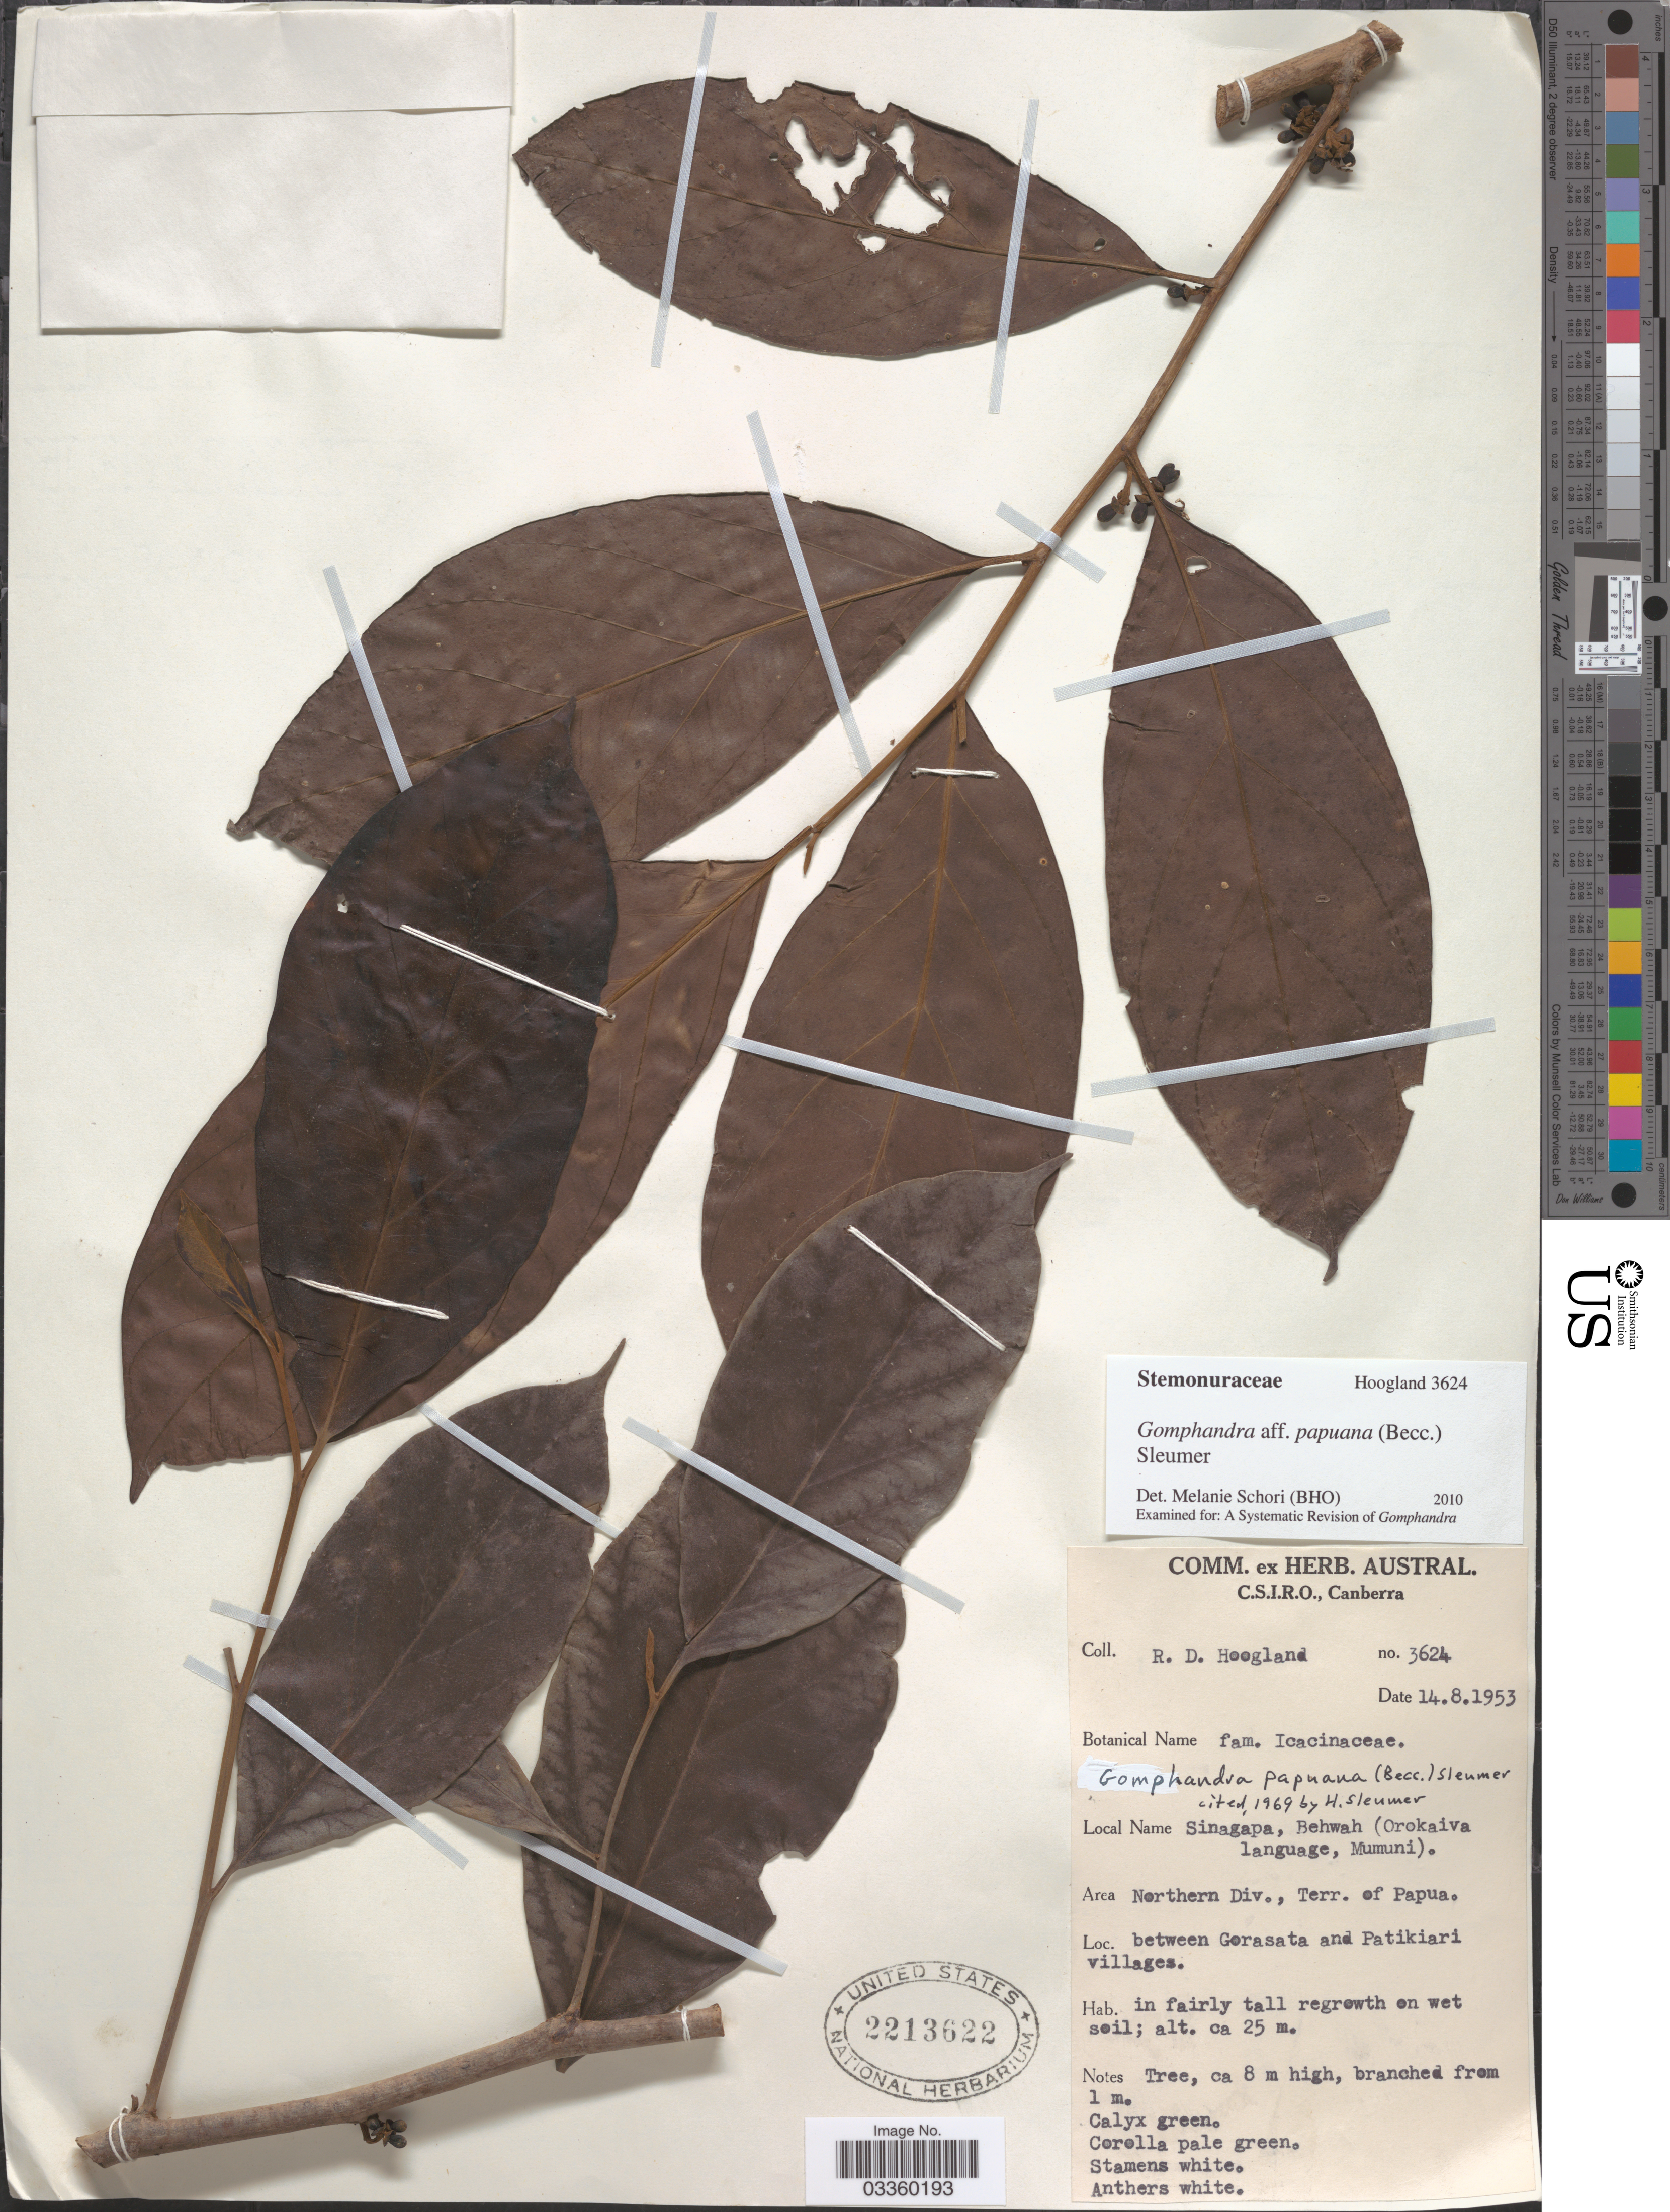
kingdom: Plantae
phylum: Tracheophyta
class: Magnoliopsida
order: Cardiopteridales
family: Stemonuraceae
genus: Gomphandra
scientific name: Gomphandra papuana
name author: (Becc.) Sleumer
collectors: R. D. Hoogland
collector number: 3624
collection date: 1953-08-14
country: Papua New Guinea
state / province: Northern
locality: Northern Div., Terr. of Papua. Between Gorasata and Patikiari villages.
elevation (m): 25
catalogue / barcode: US 2213622